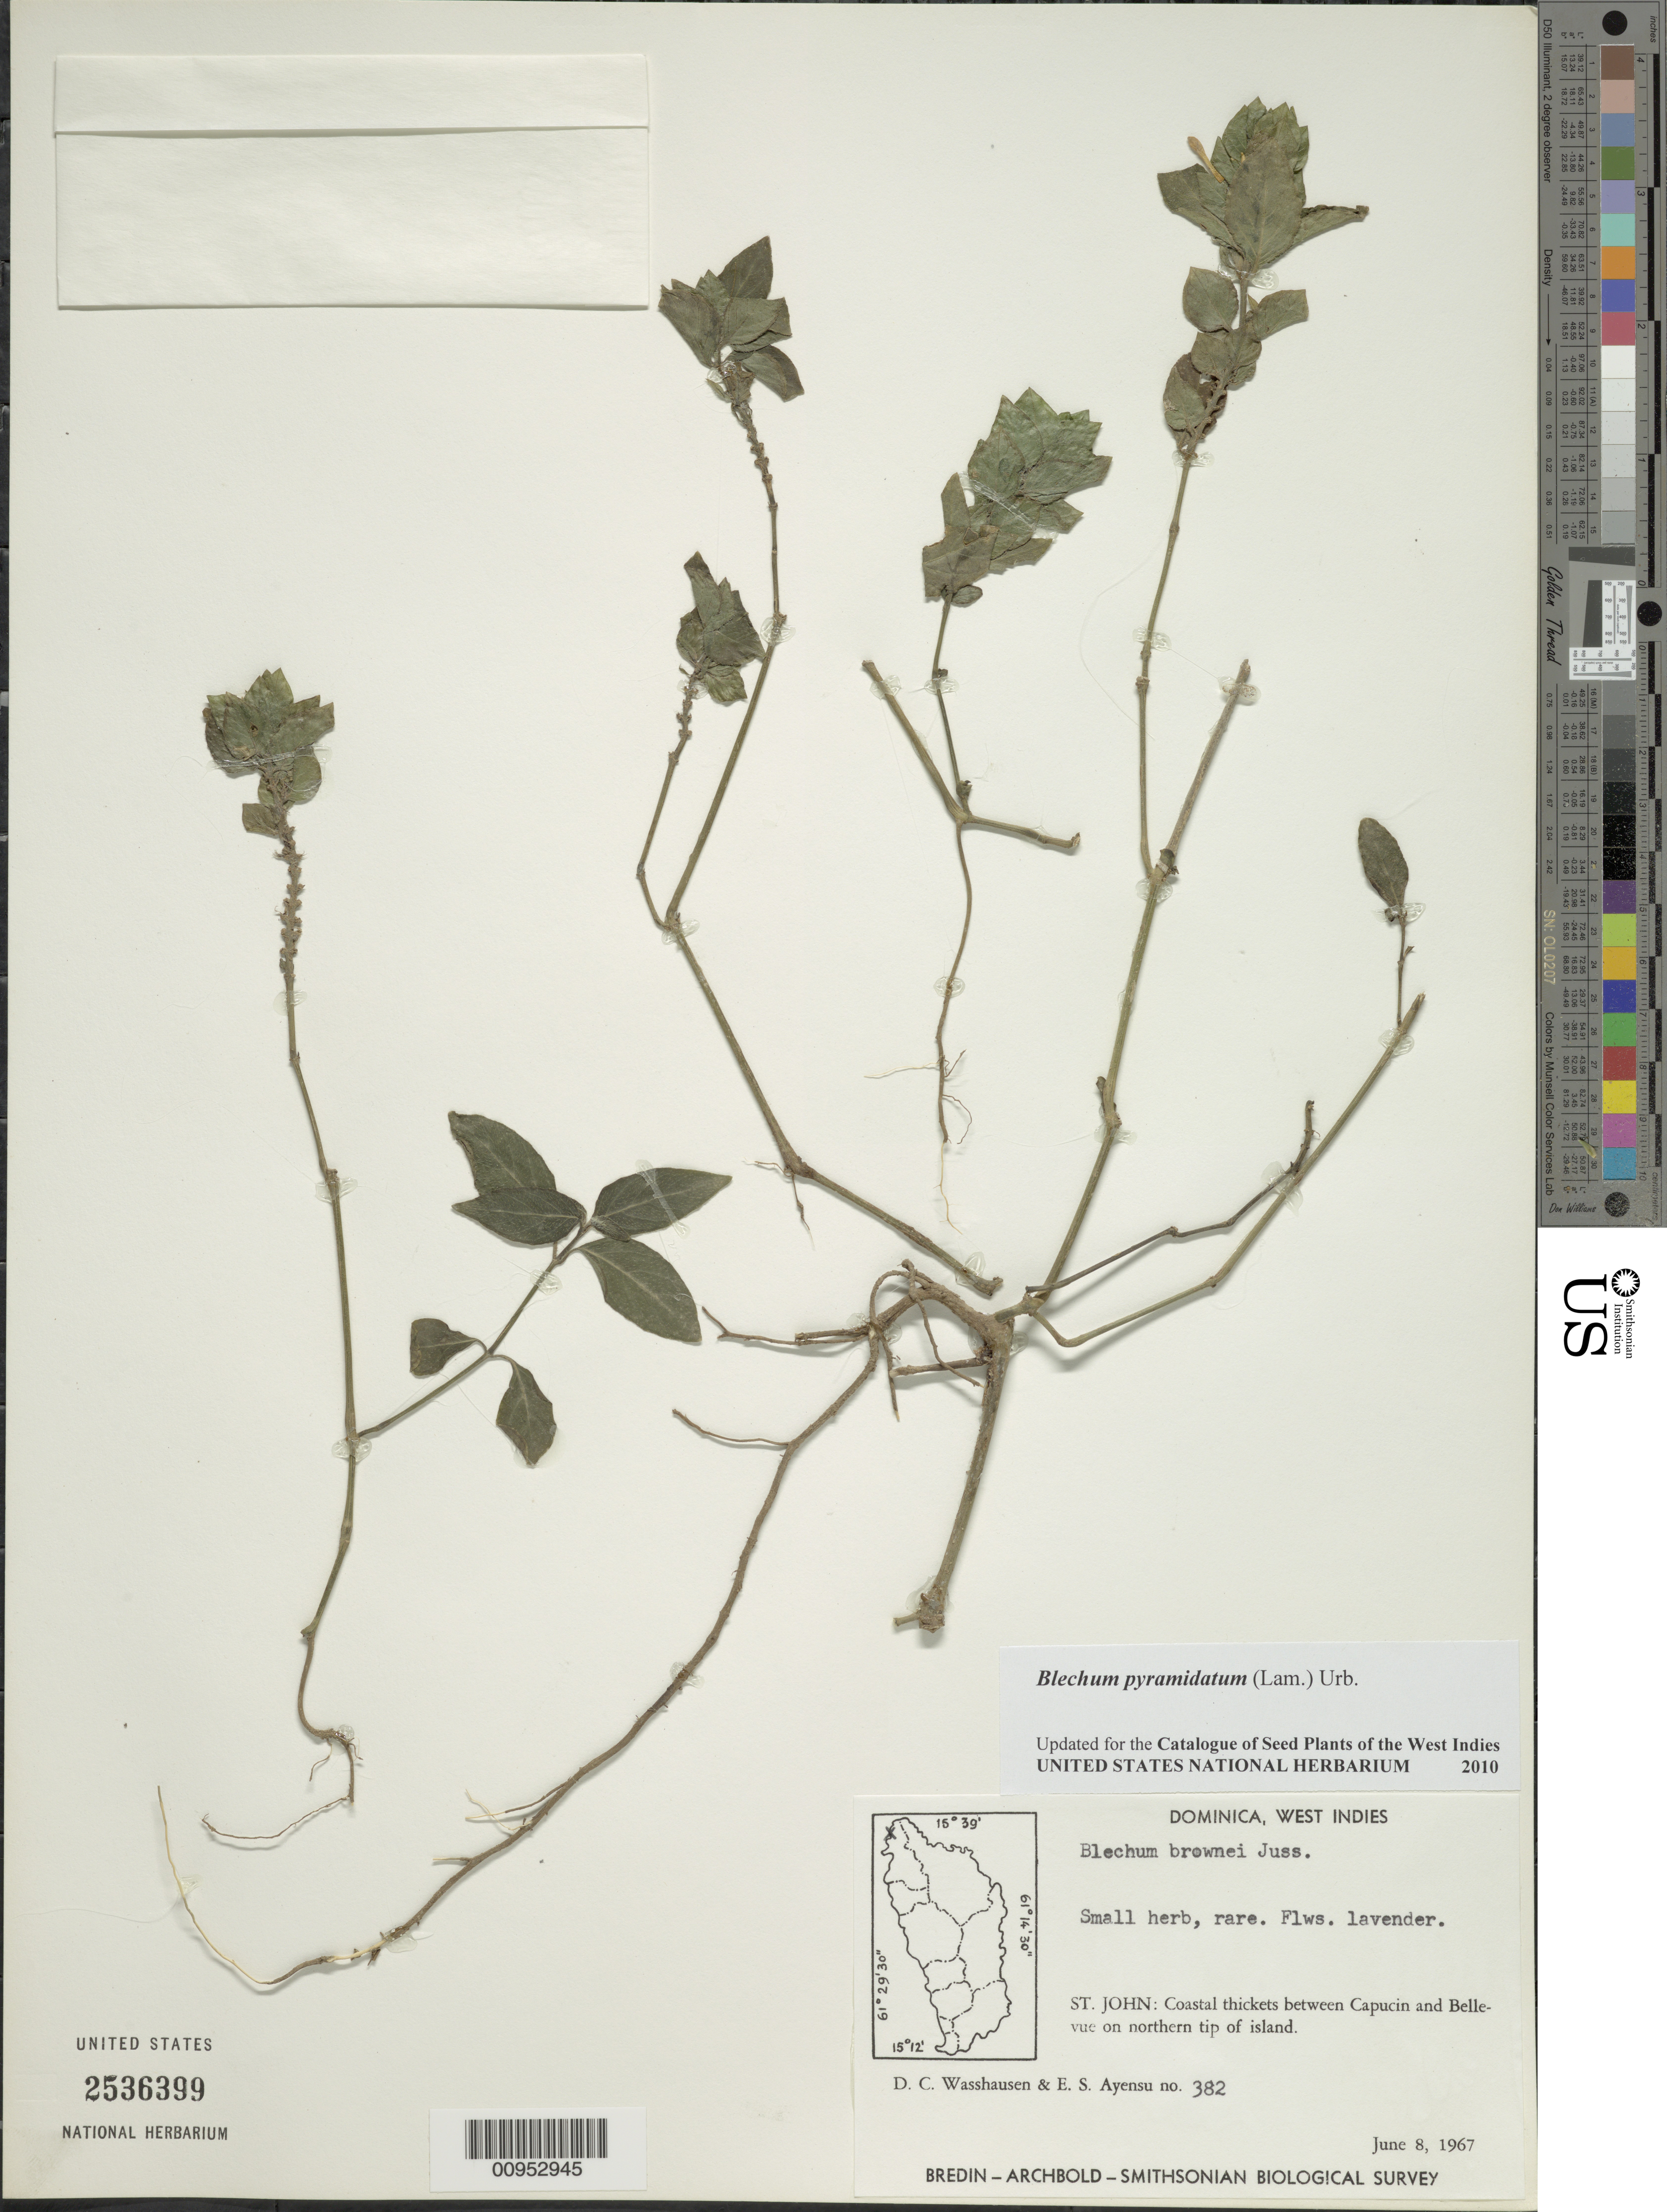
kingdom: Plantae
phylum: Tracheophyta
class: Magnoliopsida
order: Lamiales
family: Acanthaceae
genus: Blechum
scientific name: Blechum pyramidatum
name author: (Lam.) Urb.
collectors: D. C. Wasshausen & E. S. Ayensu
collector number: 382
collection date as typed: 08 Jun 1967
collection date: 1967-06-08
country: Dominica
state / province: St. John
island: Dominica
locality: Between Capucin and Bellevue on northern tip of island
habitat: Coastal thickets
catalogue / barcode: US 2536399